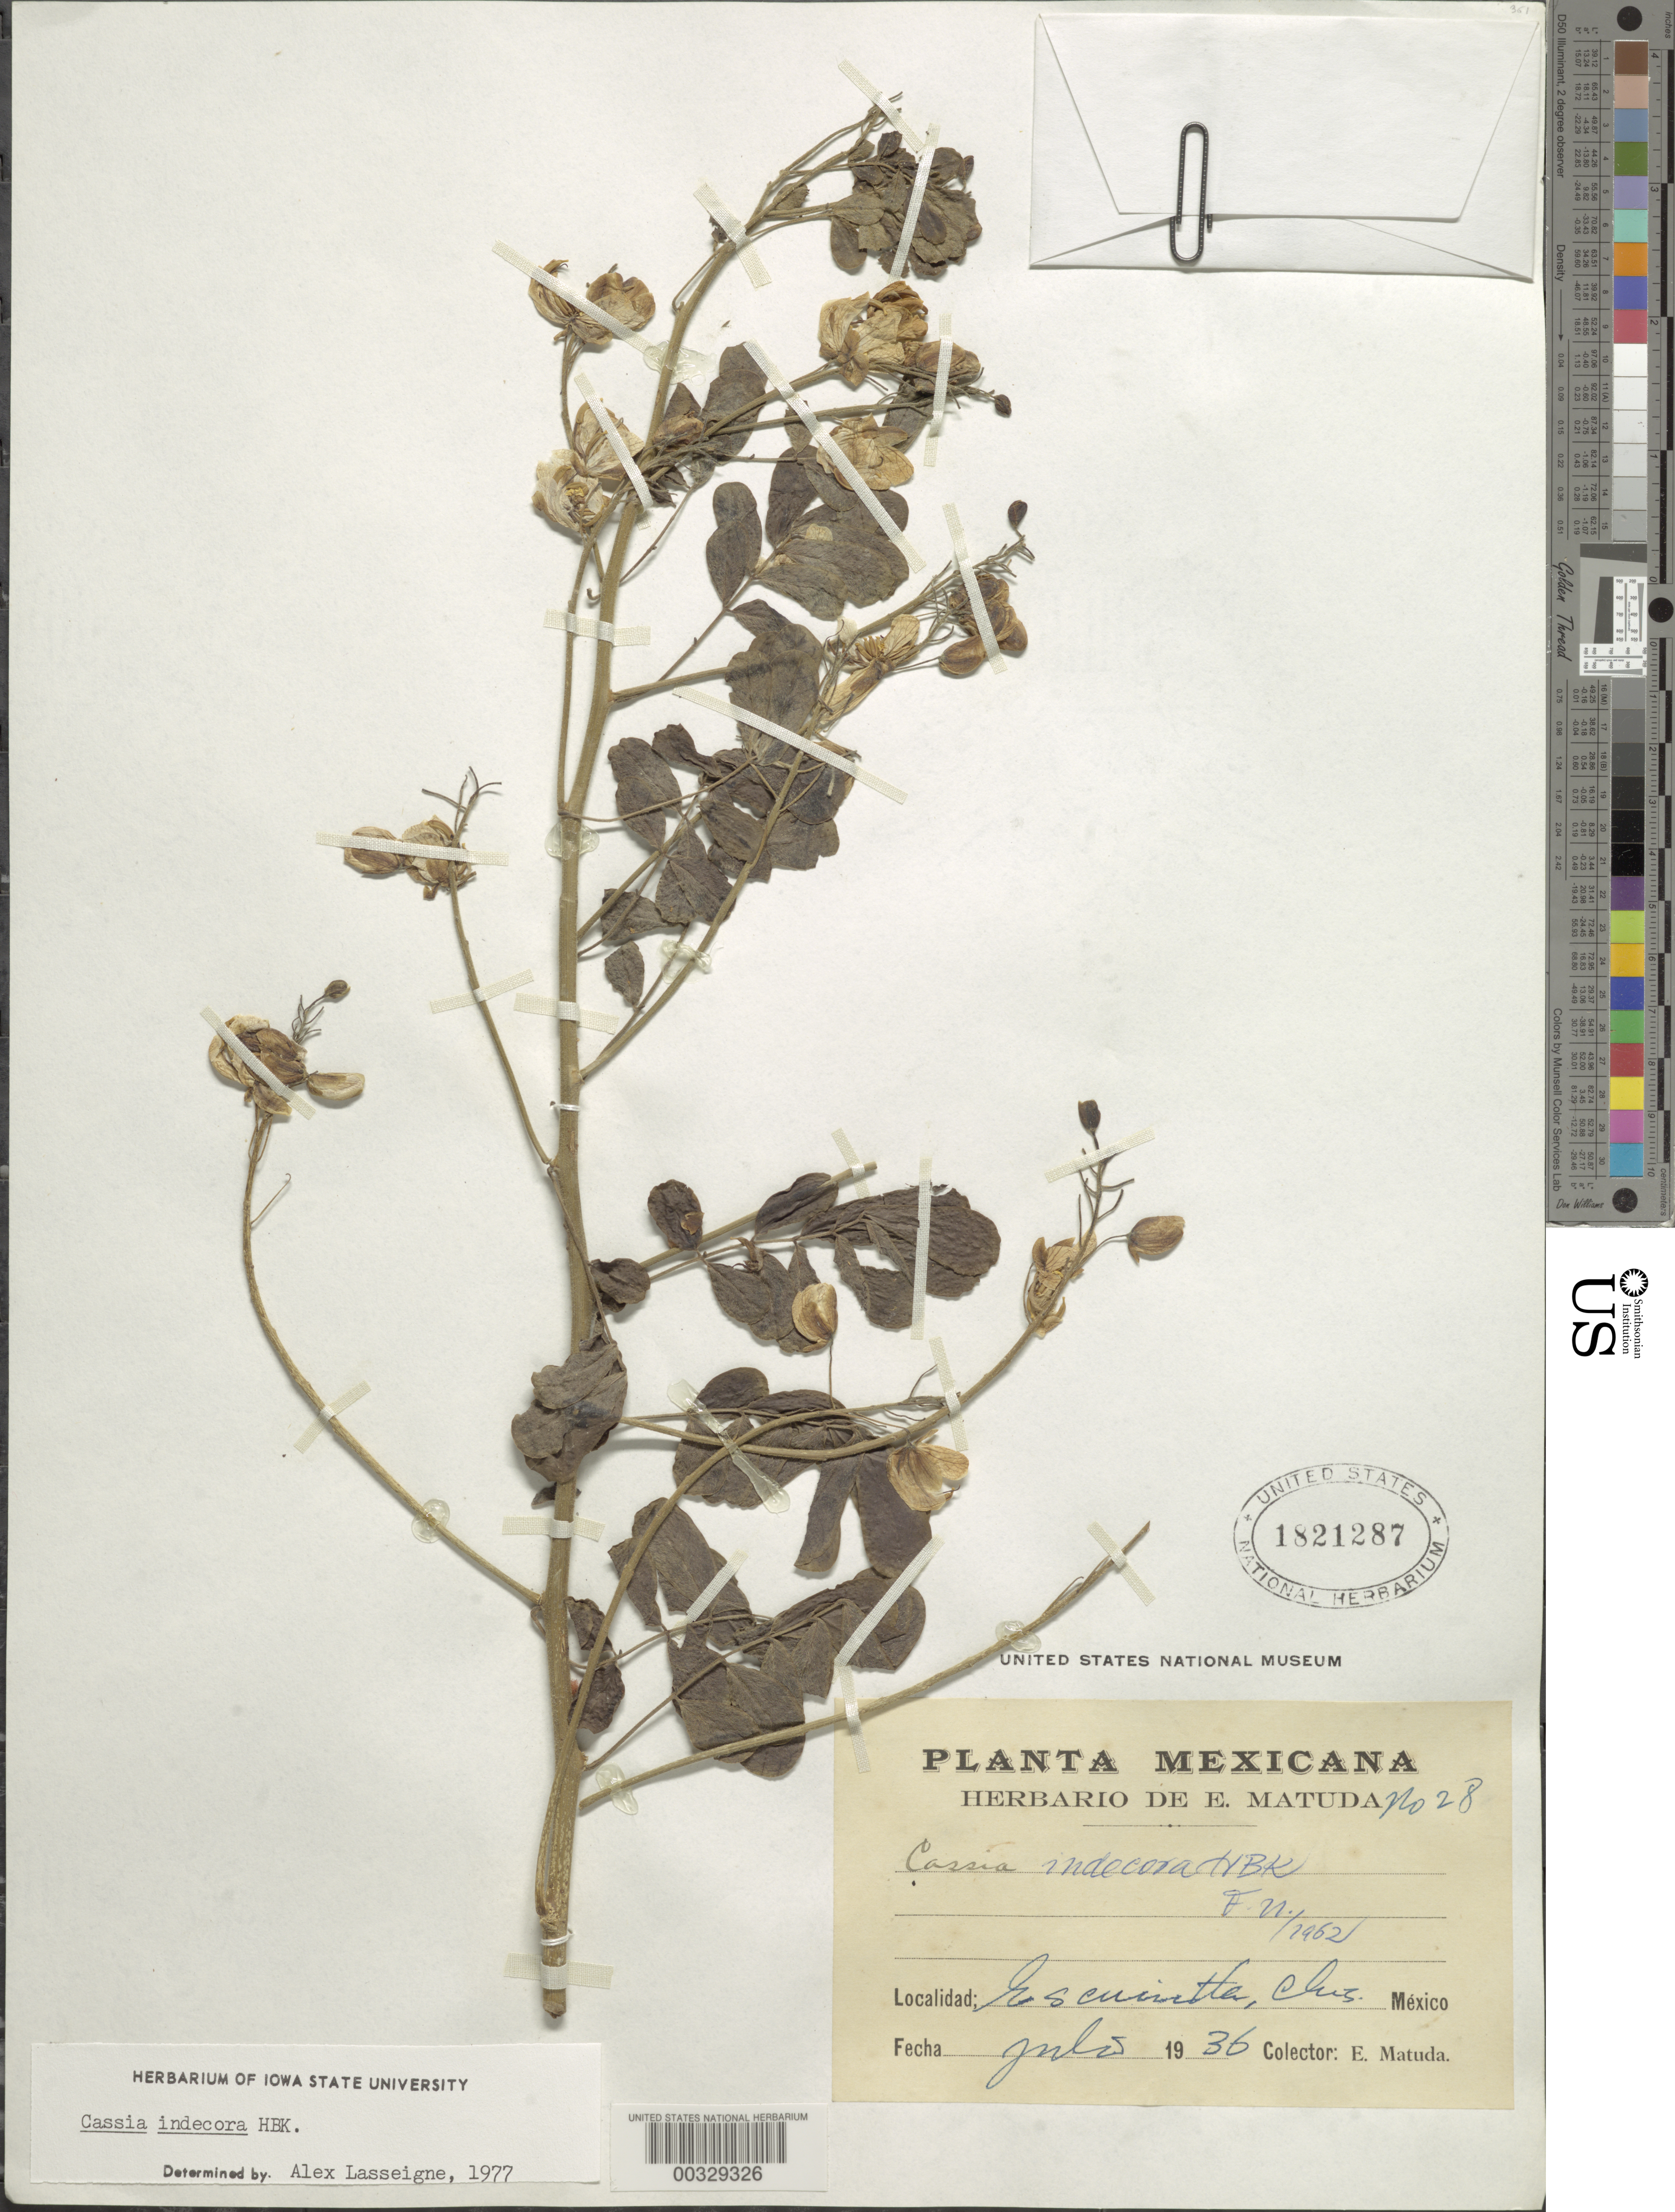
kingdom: Plantae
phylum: Tracheophyta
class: Magnoliopsida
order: Fabales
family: Fabaceae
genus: Senna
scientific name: Senna pendula var. advena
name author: (Vogel) H.S. Irwin & Barneby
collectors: E. Matuda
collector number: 28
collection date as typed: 25 Jul 1936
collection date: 1936-07-25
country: Mexico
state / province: Chiapas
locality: Escuintla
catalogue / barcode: US 1821287